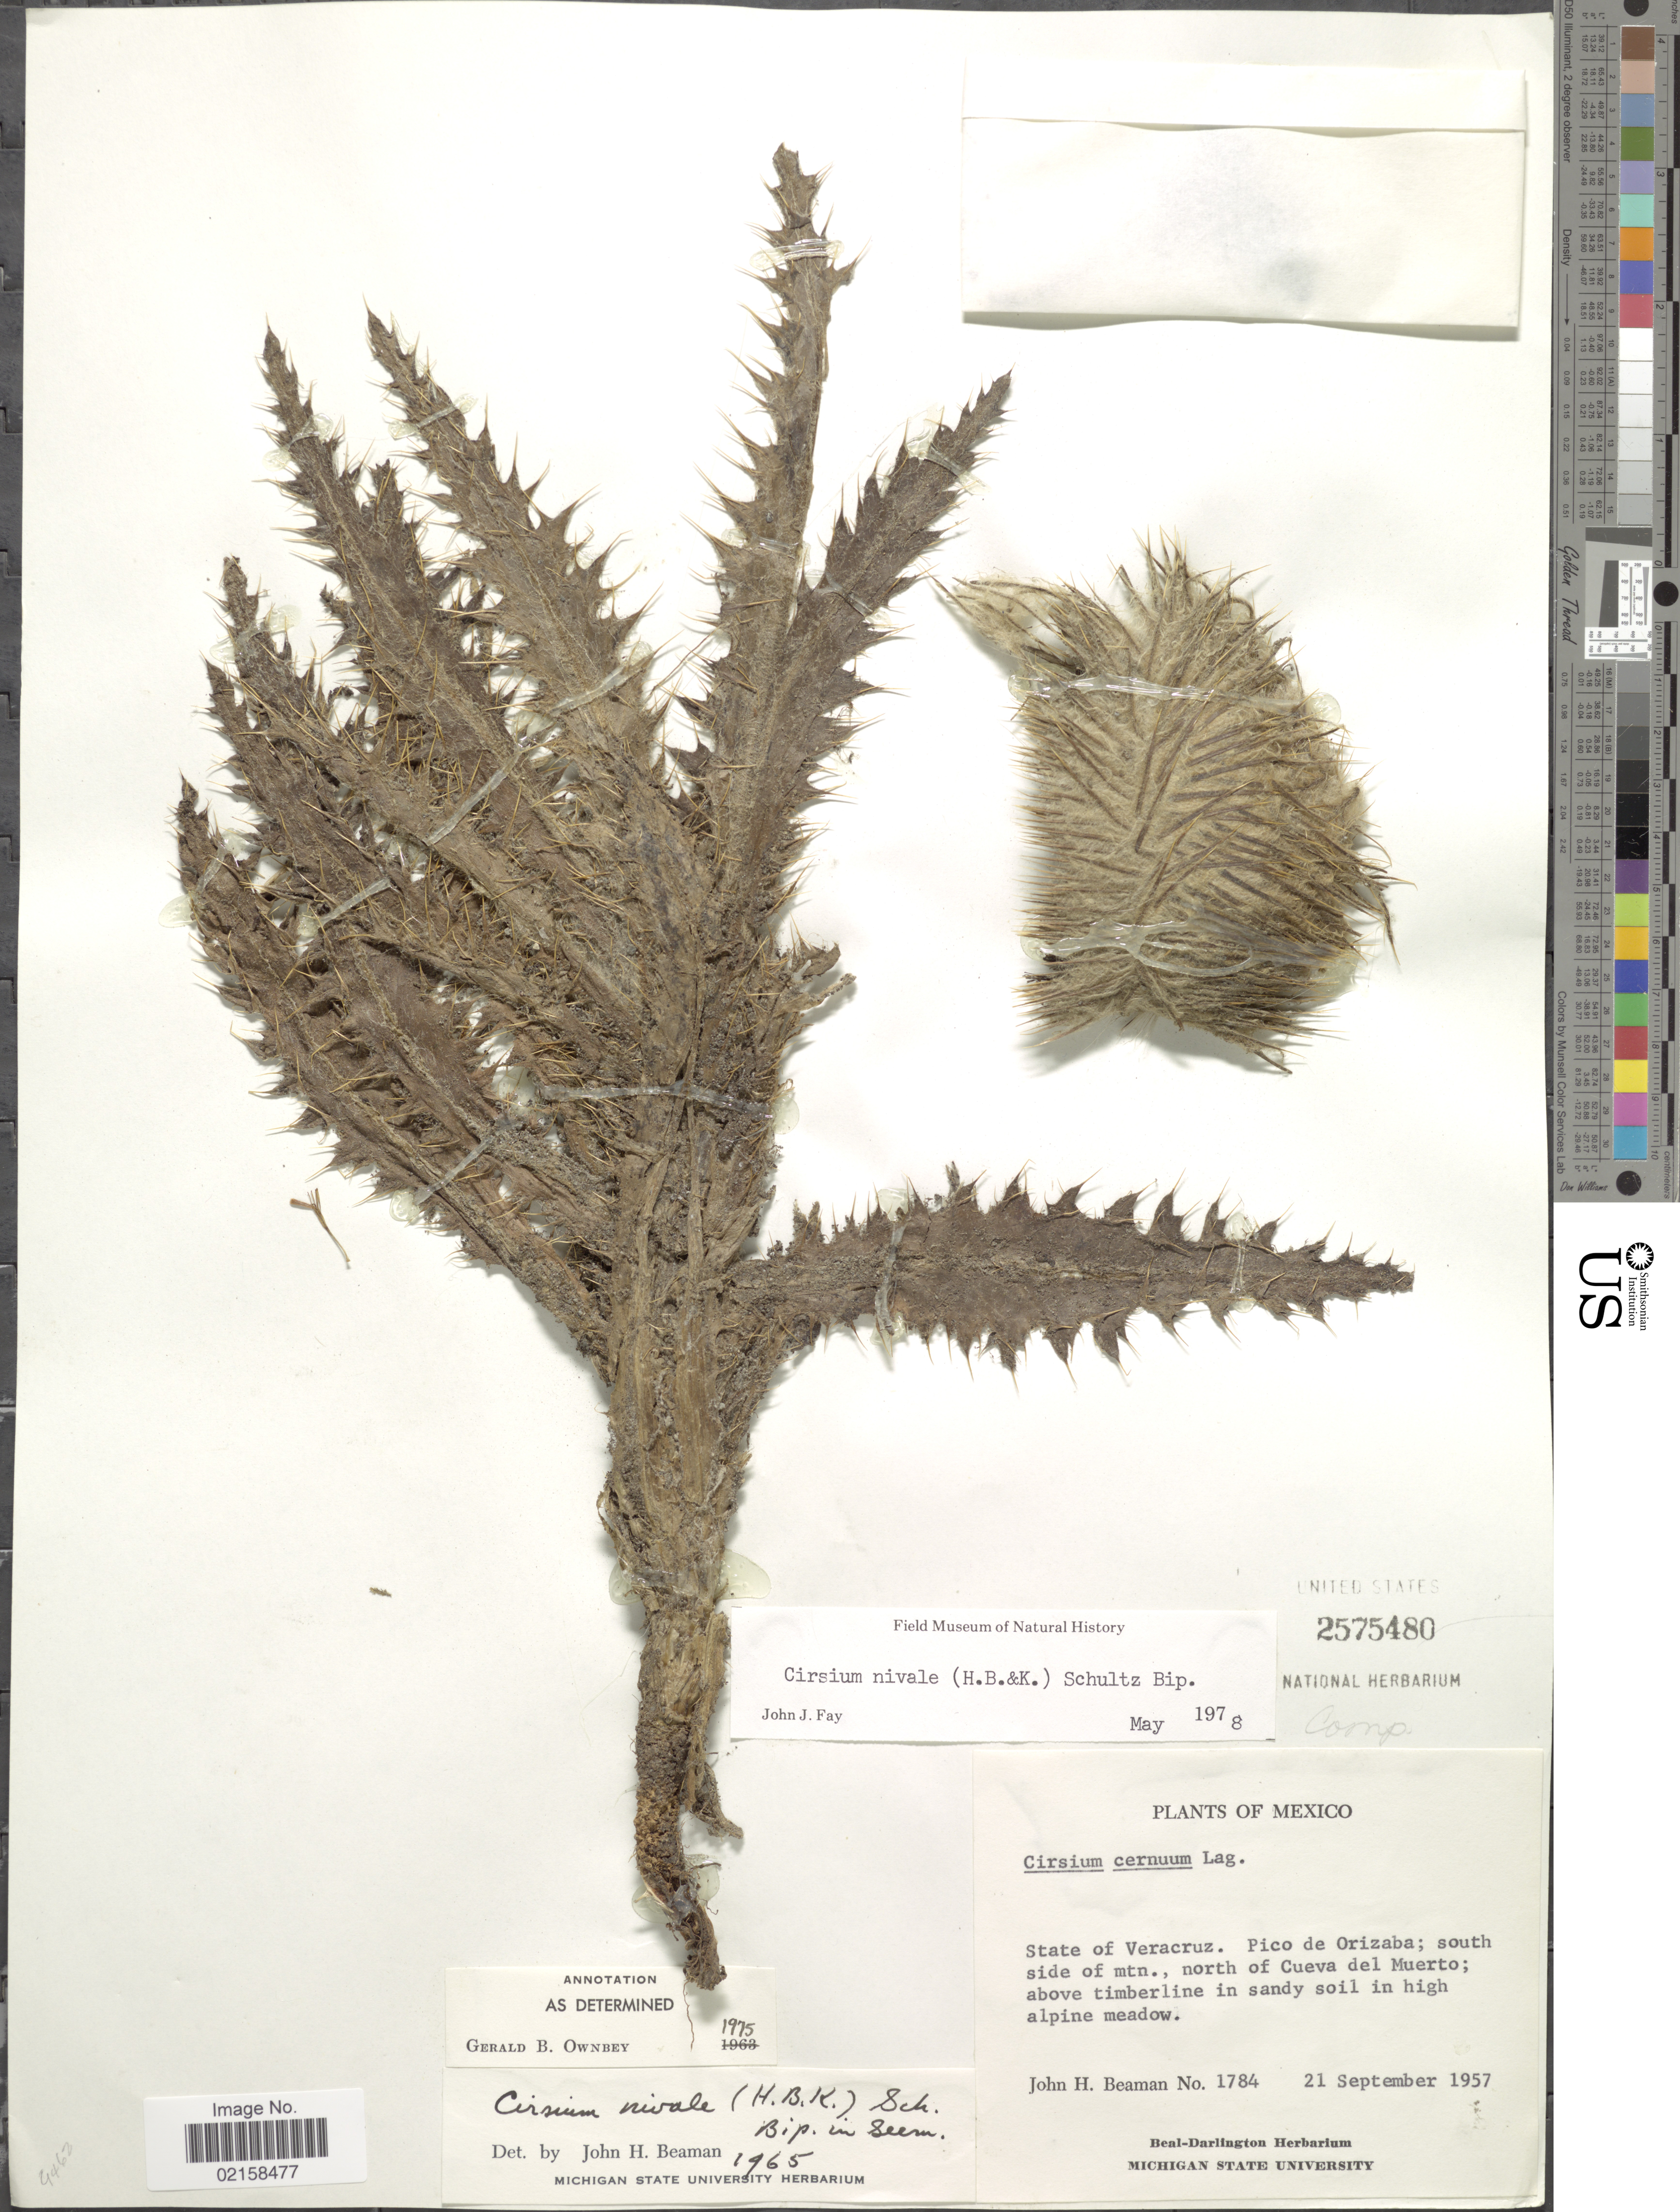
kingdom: Plantae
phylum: Tracheophyta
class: Magnoliopsida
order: Asterales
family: Asteraceae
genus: Cirsium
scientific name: Cirsium nivale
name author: (Kunth) F. Dietr.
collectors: J. H. Beaman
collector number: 1784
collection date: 1957-09-21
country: Mexico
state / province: Veracruz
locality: Vera Cruz, Pico de Orizaba; south side of mtn., north of Cueva del Muerto; above timberline.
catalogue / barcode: US 2575480